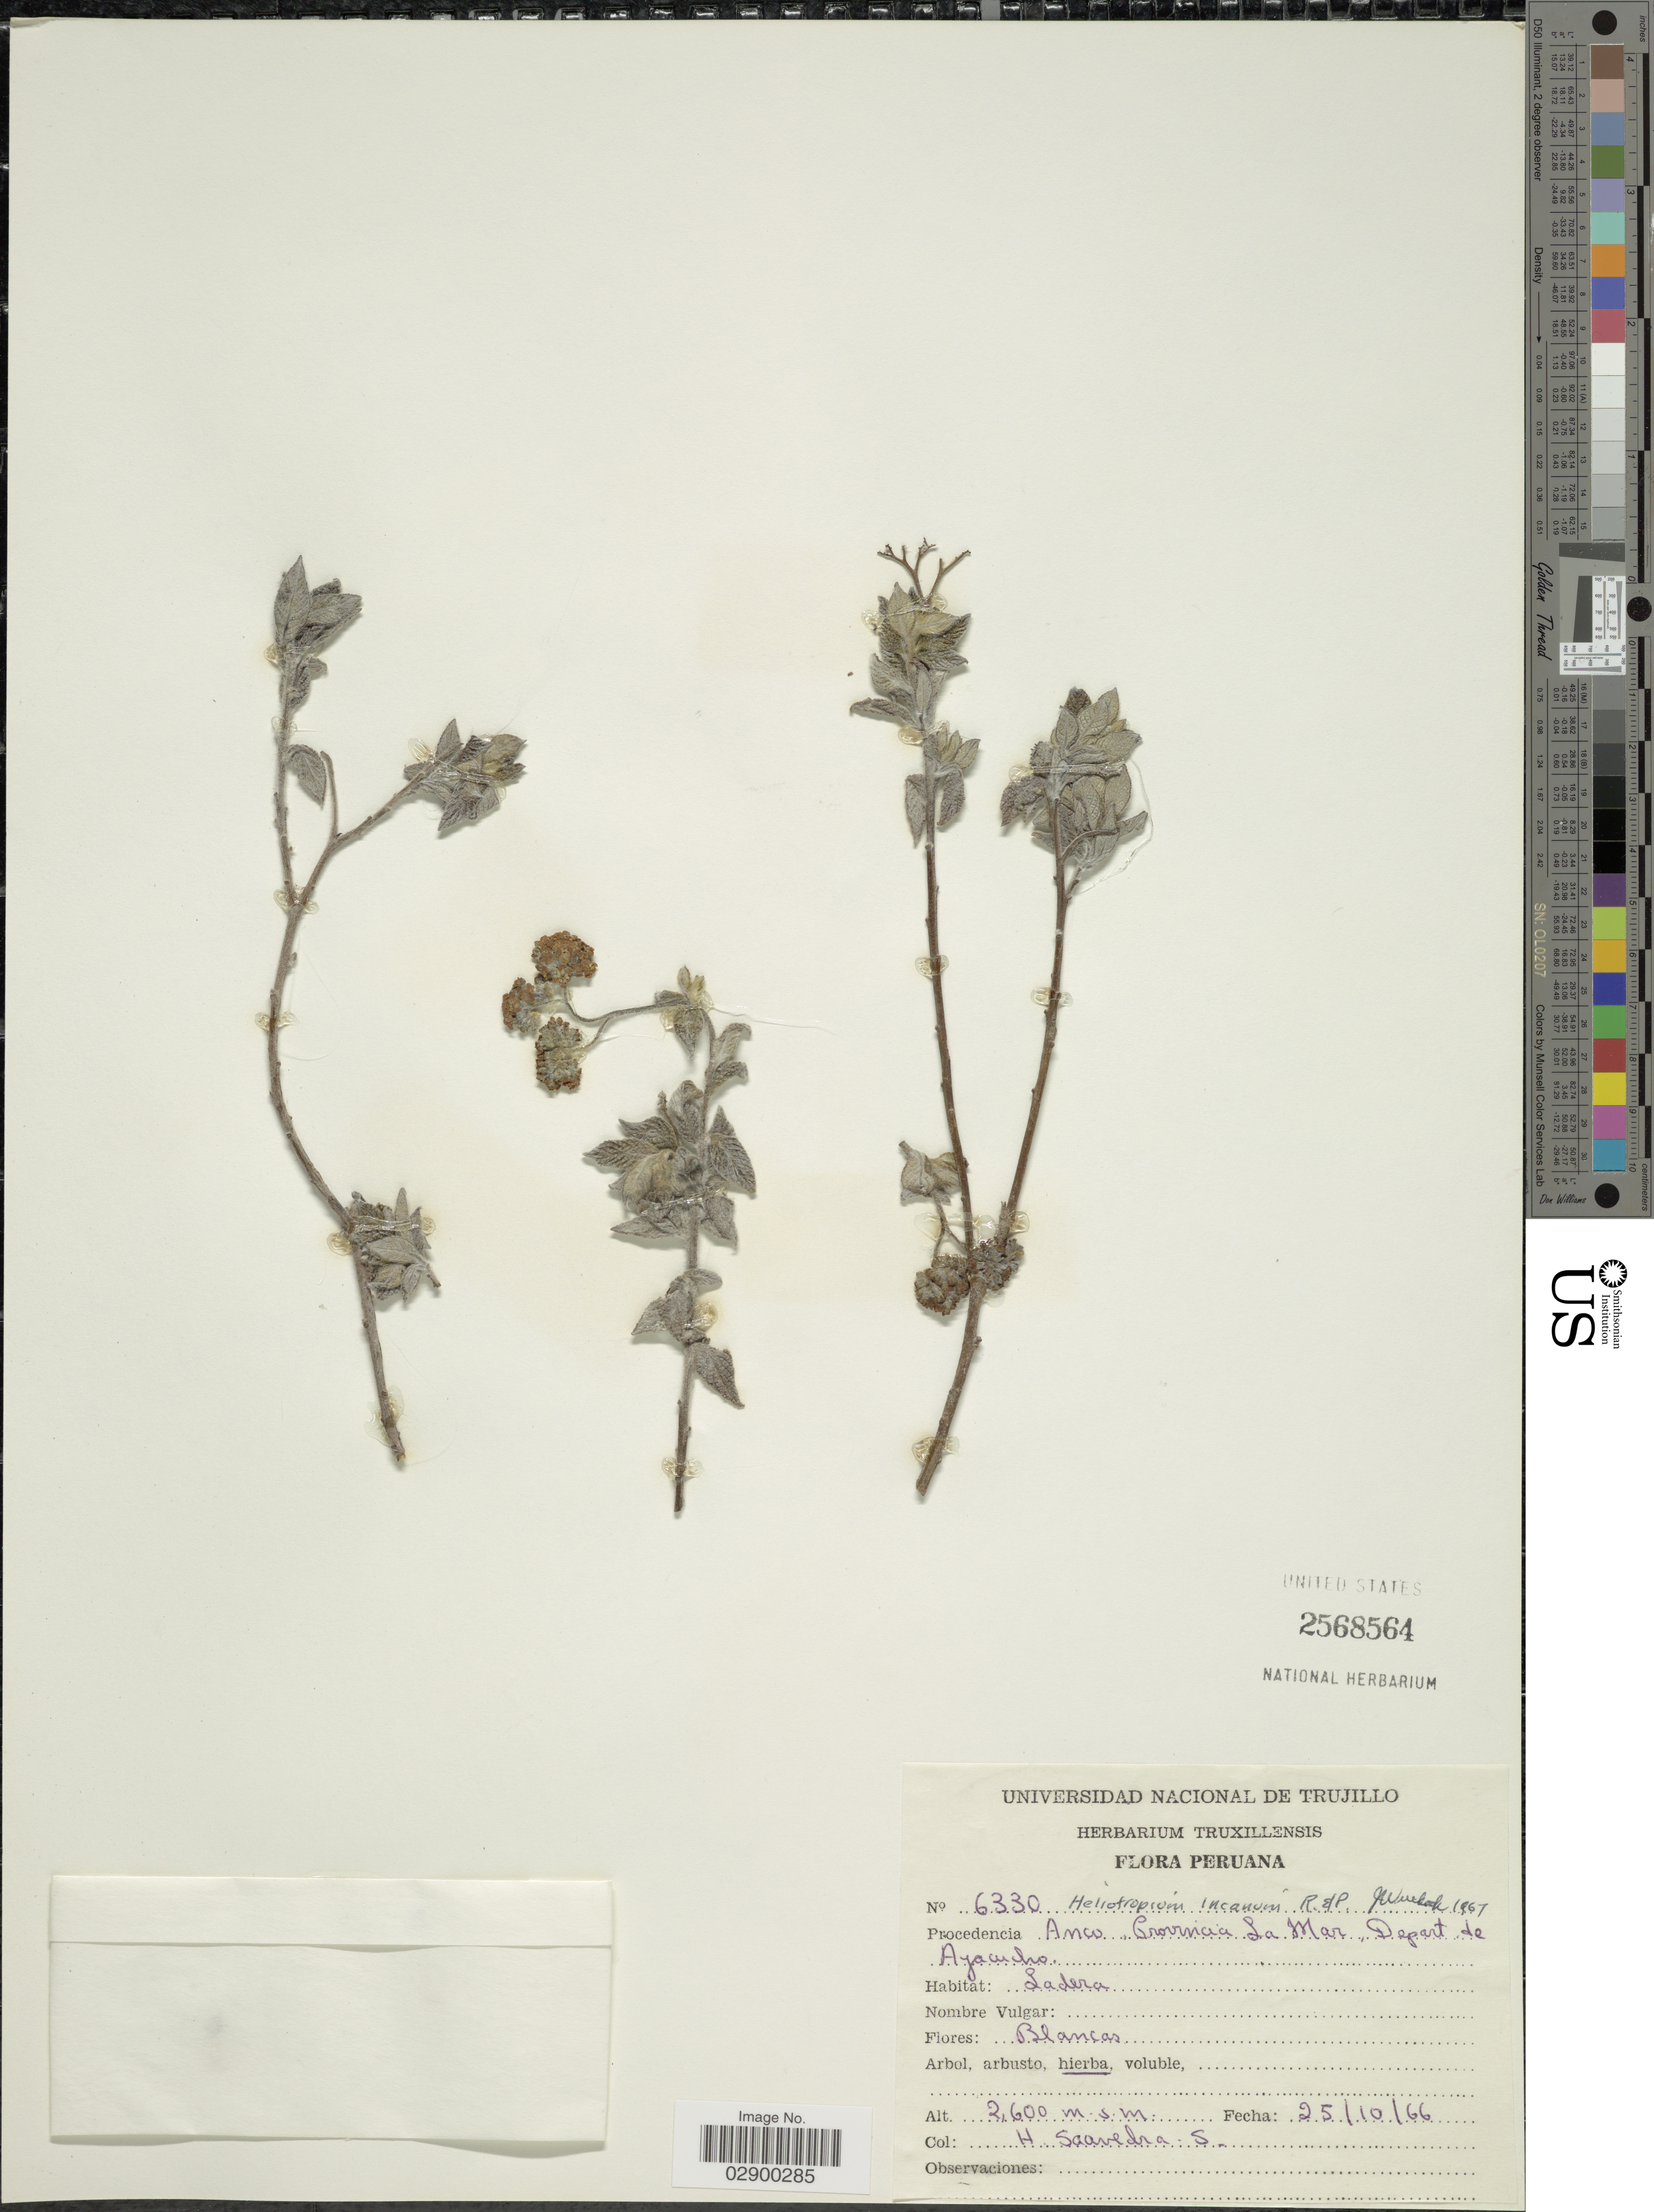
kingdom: Plantae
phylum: Tracheophyta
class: Magnoliopsida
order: Boraginales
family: Heliotropiaceae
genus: Heliotropium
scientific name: Heliotropium incanum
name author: Ruiz & Pav.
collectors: H. Saavedra S.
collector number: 6330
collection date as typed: Transcribed d/m/y: 25/10/66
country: Peru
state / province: Ayacucho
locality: Procedencia Anco, Provincia La Mar, Depart. de Ayacucho.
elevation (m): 2600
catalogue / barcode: US 2568564